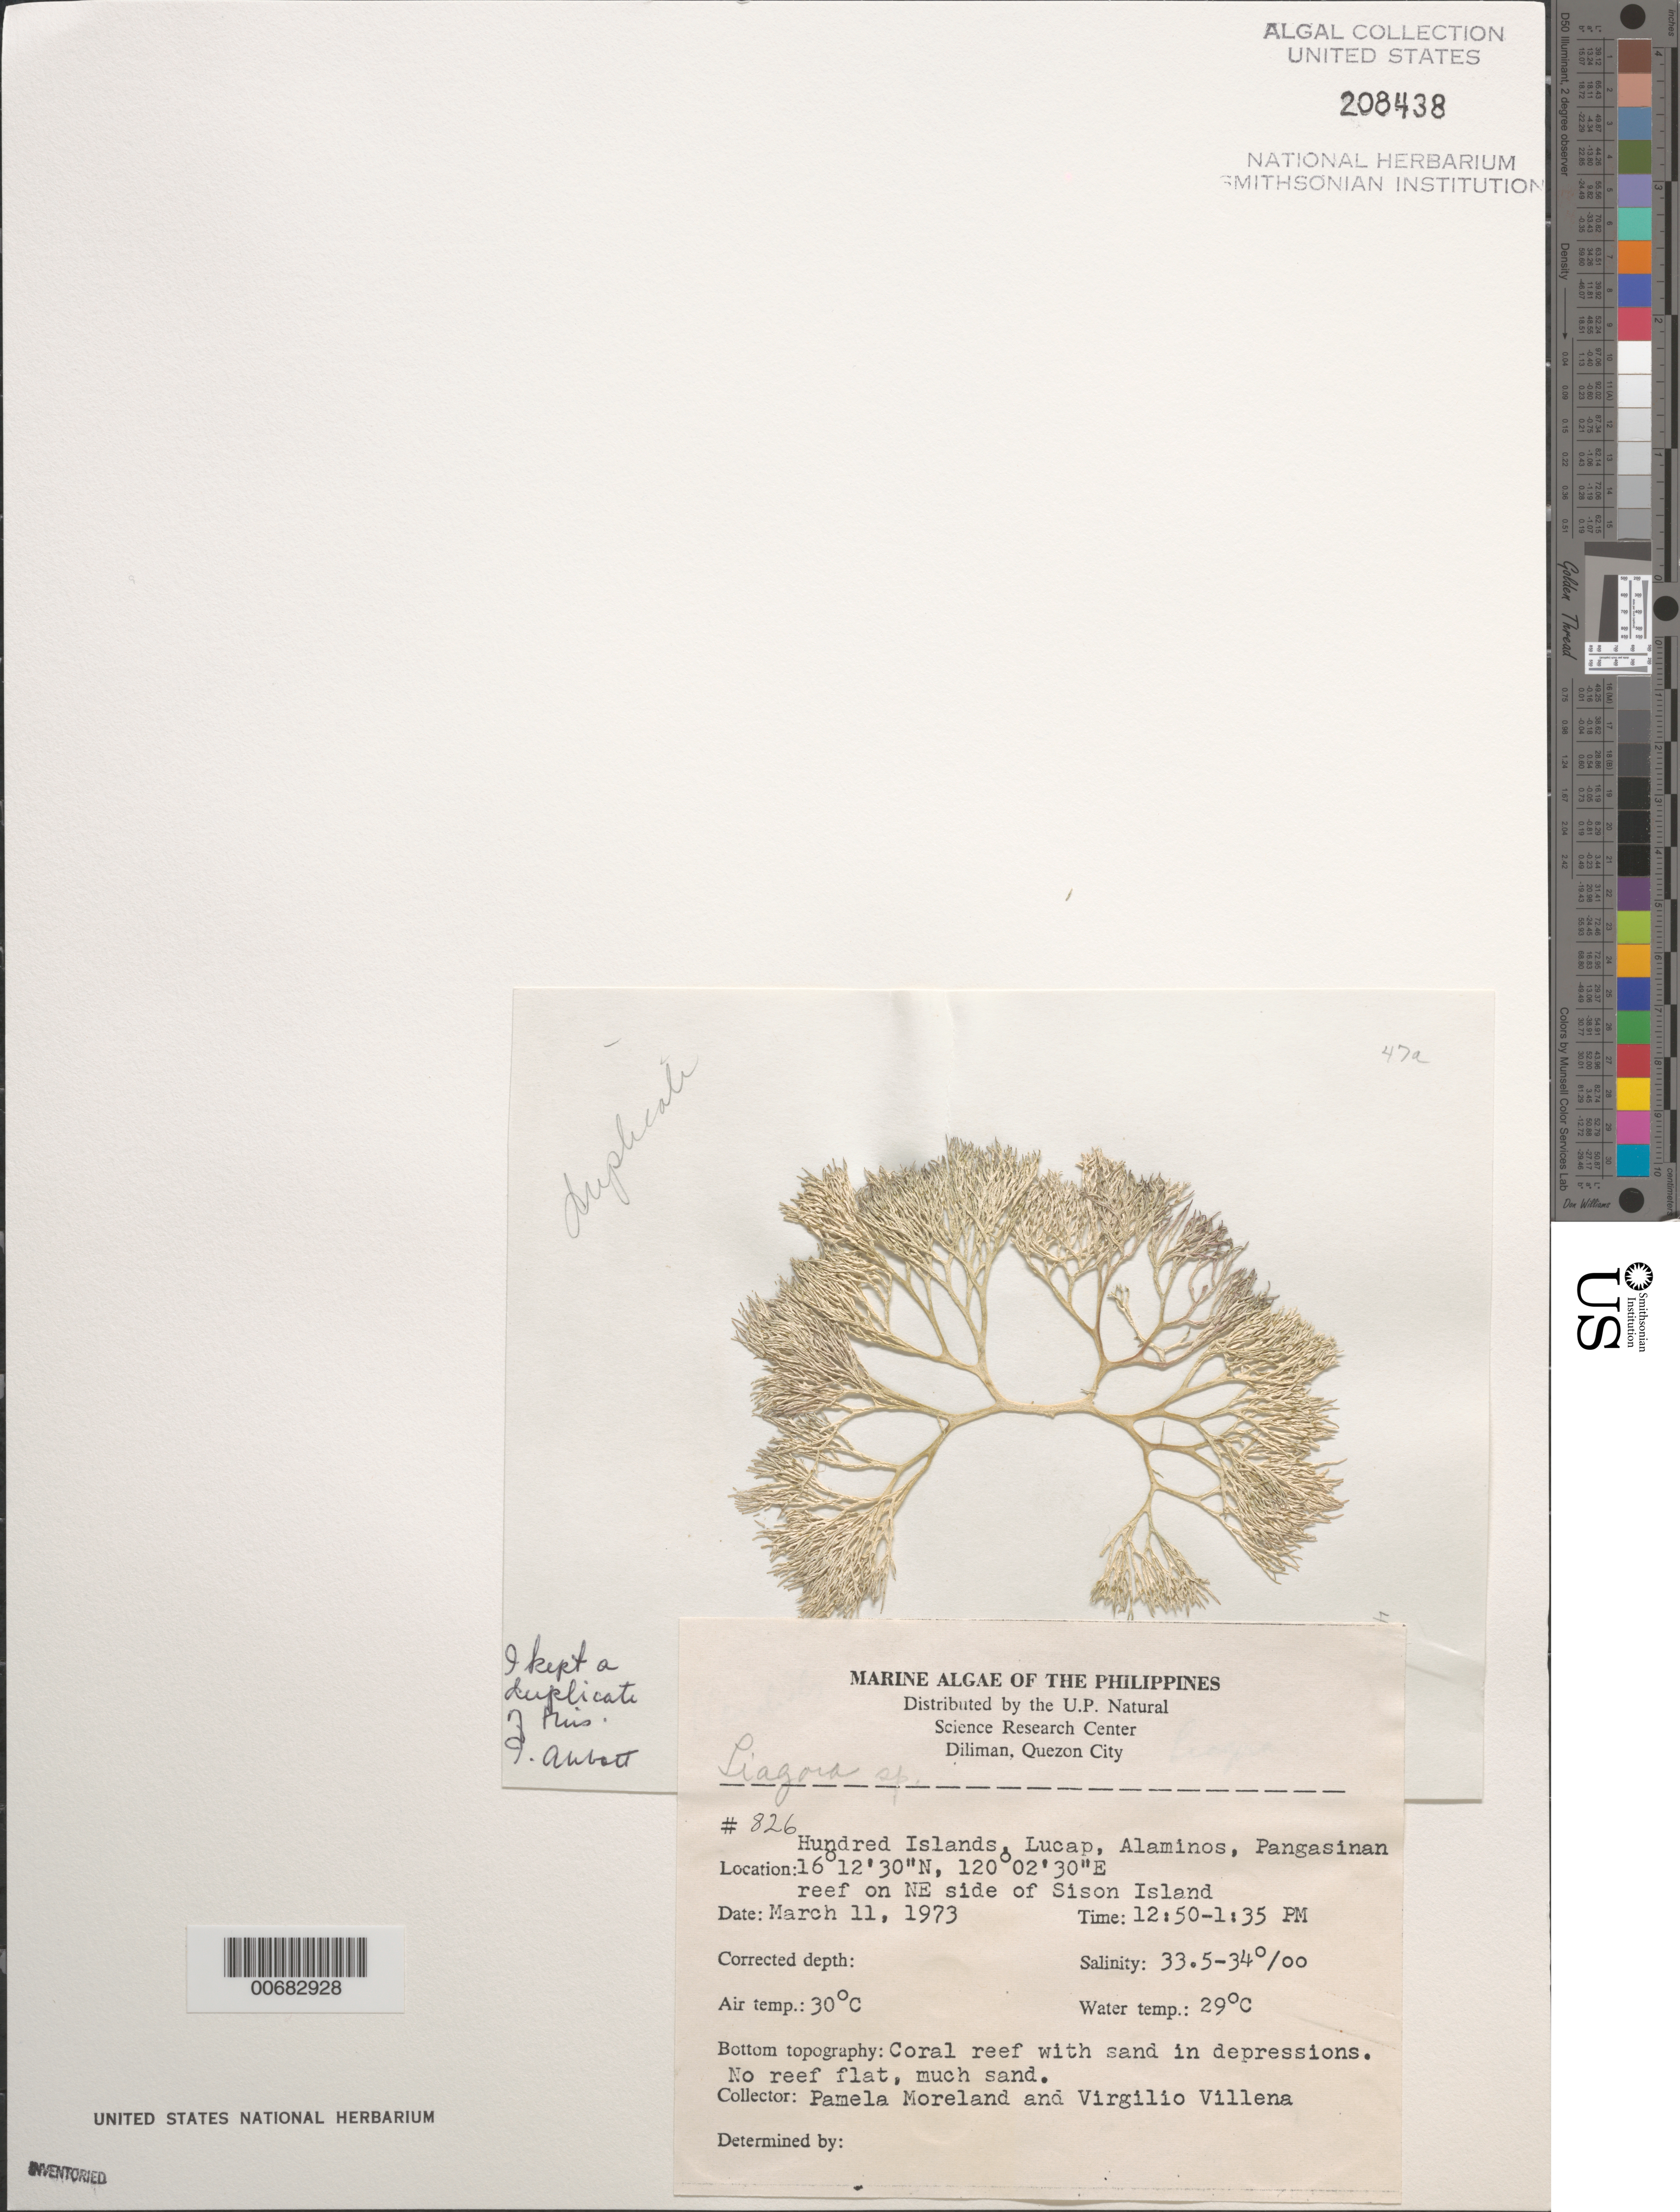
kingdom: Plantae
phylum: Rhodophyta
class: Florideophyceae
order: Nemaliales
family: Liagoraceae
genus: Liagora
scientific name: Liagora sp.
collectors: P. Moreland & V. Villena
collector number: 826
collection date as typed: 11 Mar 1973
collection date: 1973-03-11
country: Philippines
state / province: Ilocos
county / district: Pangasinan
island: Sison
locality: Lucap, Alaminos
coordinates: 16 12' 30" N, 120 02' 30" E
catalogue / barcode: US 208438